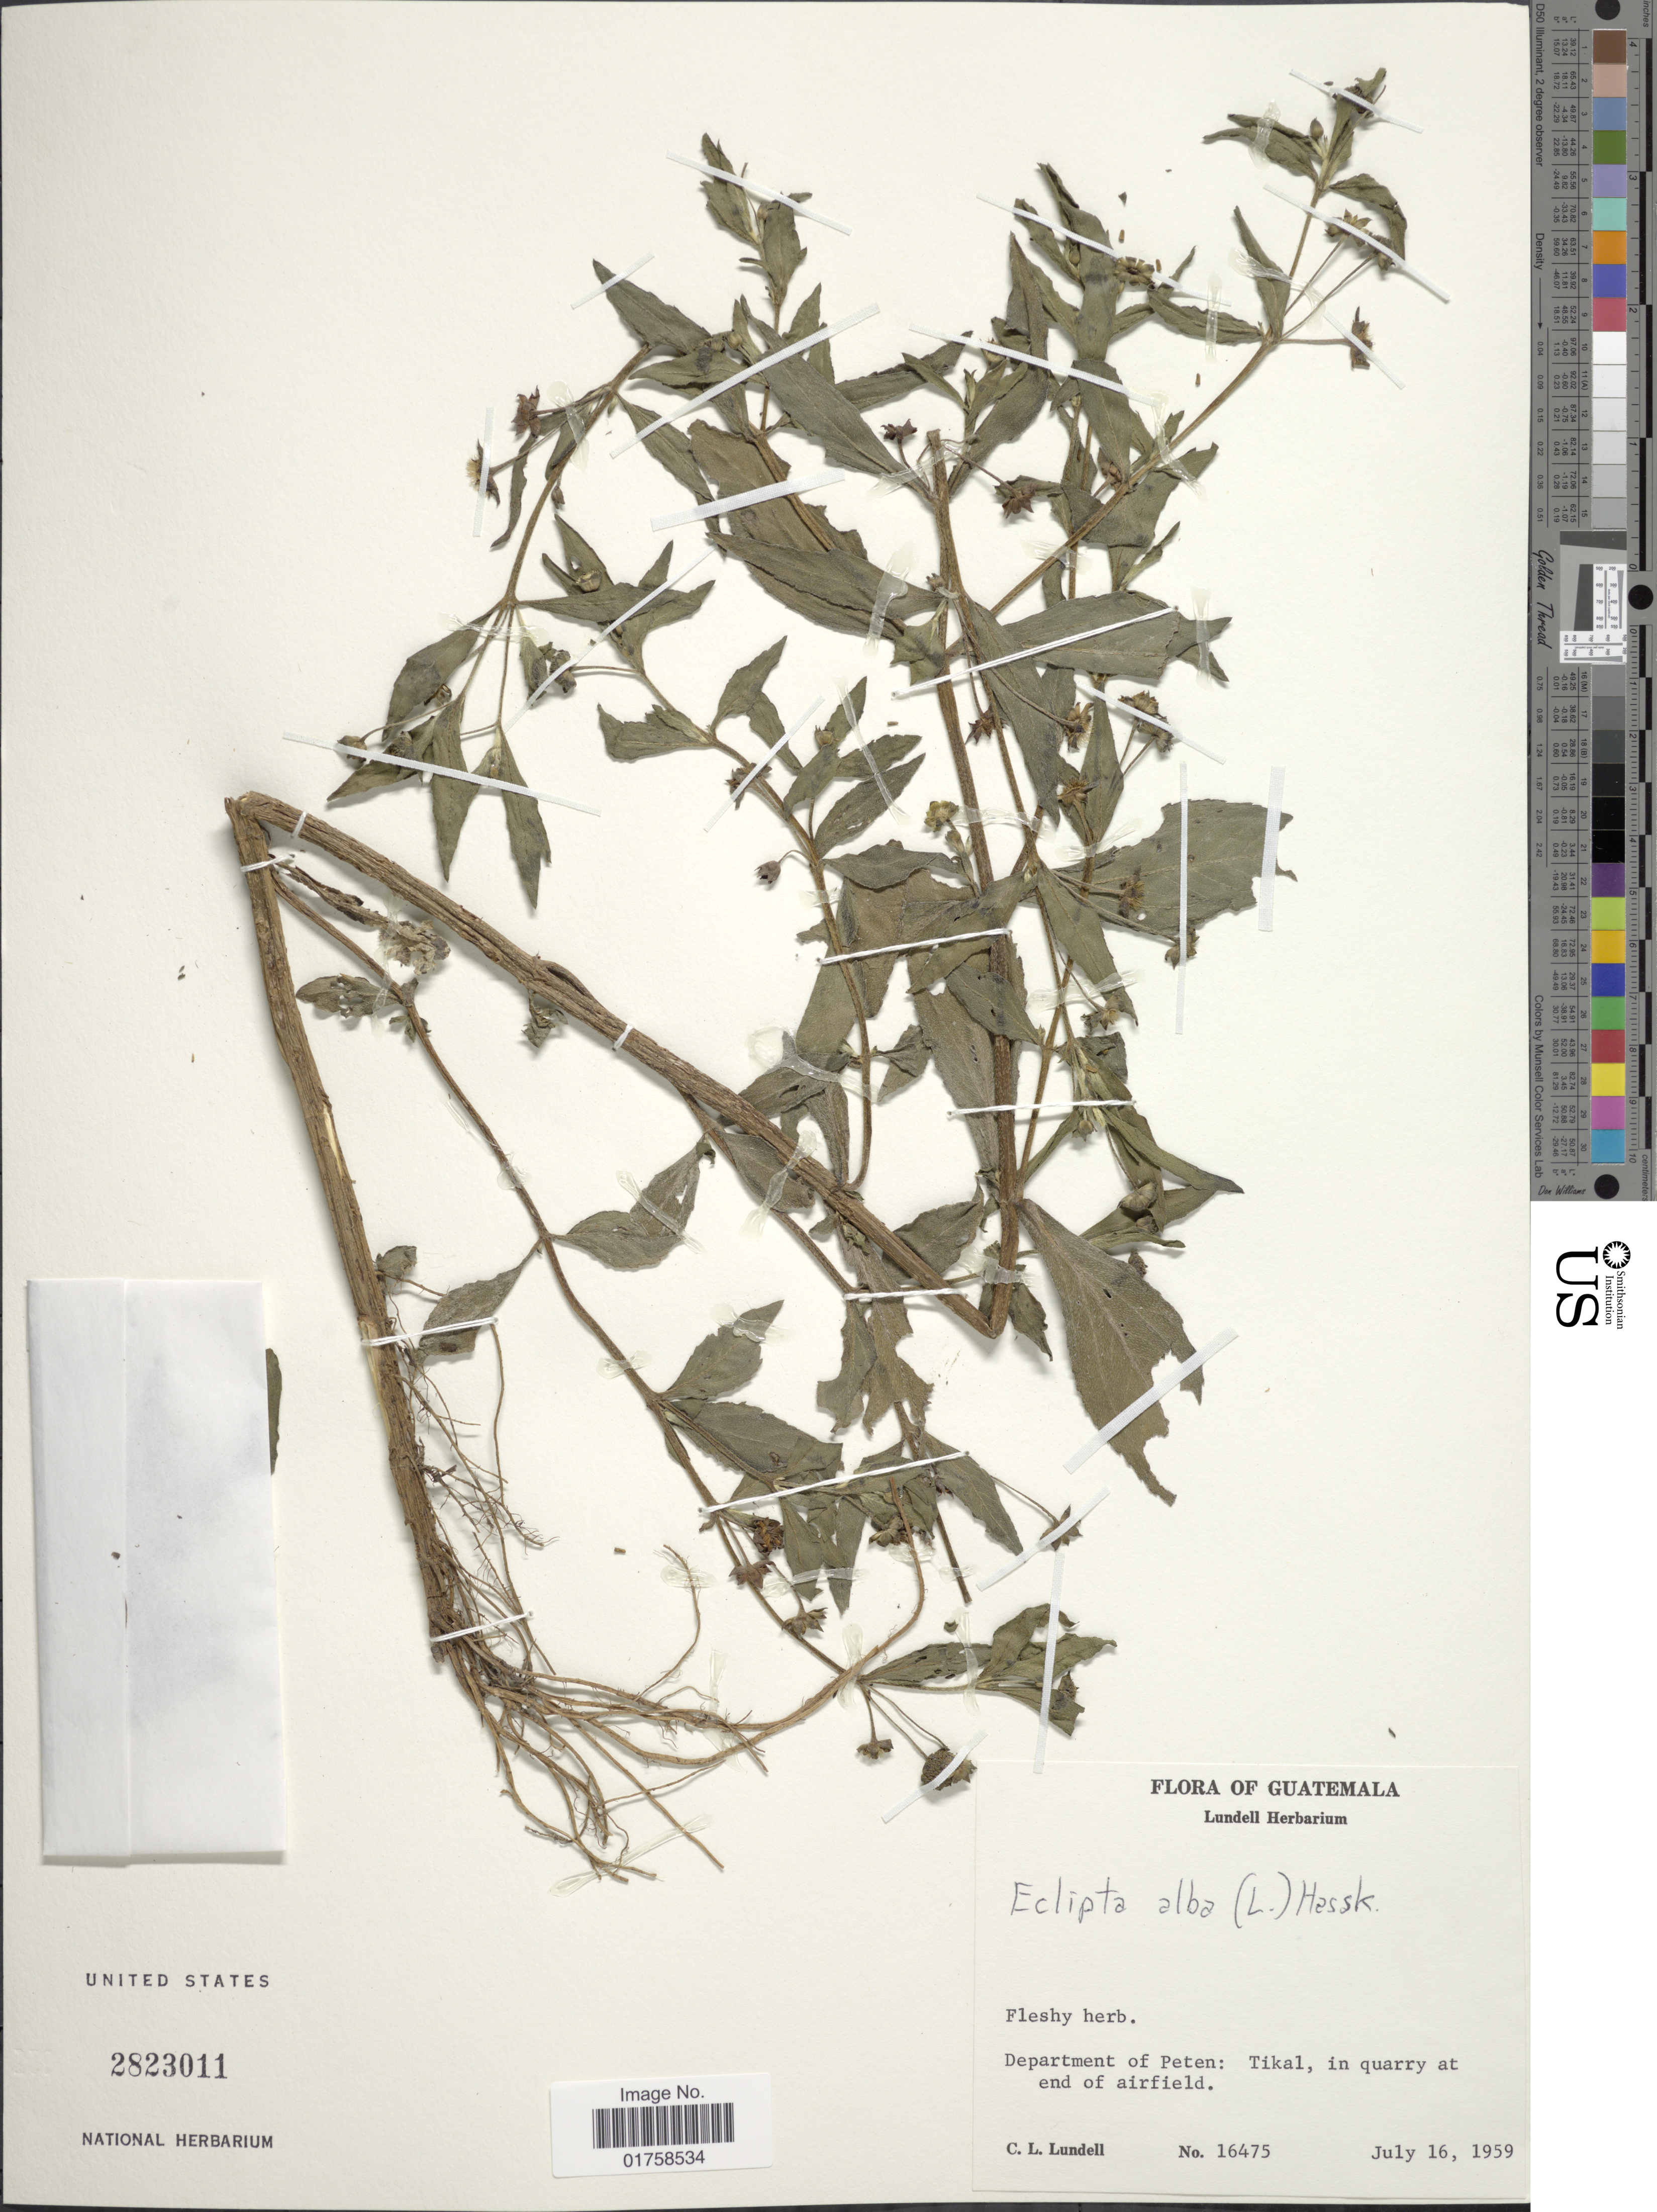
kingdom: Plantae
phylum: Tracheophyta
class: Magnoliopsida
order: Asterales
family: Asteraceae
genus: Eclipta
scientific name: Eclipta alba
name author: (L.) Hassk.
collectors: C. L. Lundell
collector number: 16475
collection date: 1959-07-16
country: Guatemala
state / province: El Petén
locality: Guatemala. Department of Peten: Tikal, in quarry at end of airfield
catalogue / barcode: US 2823011